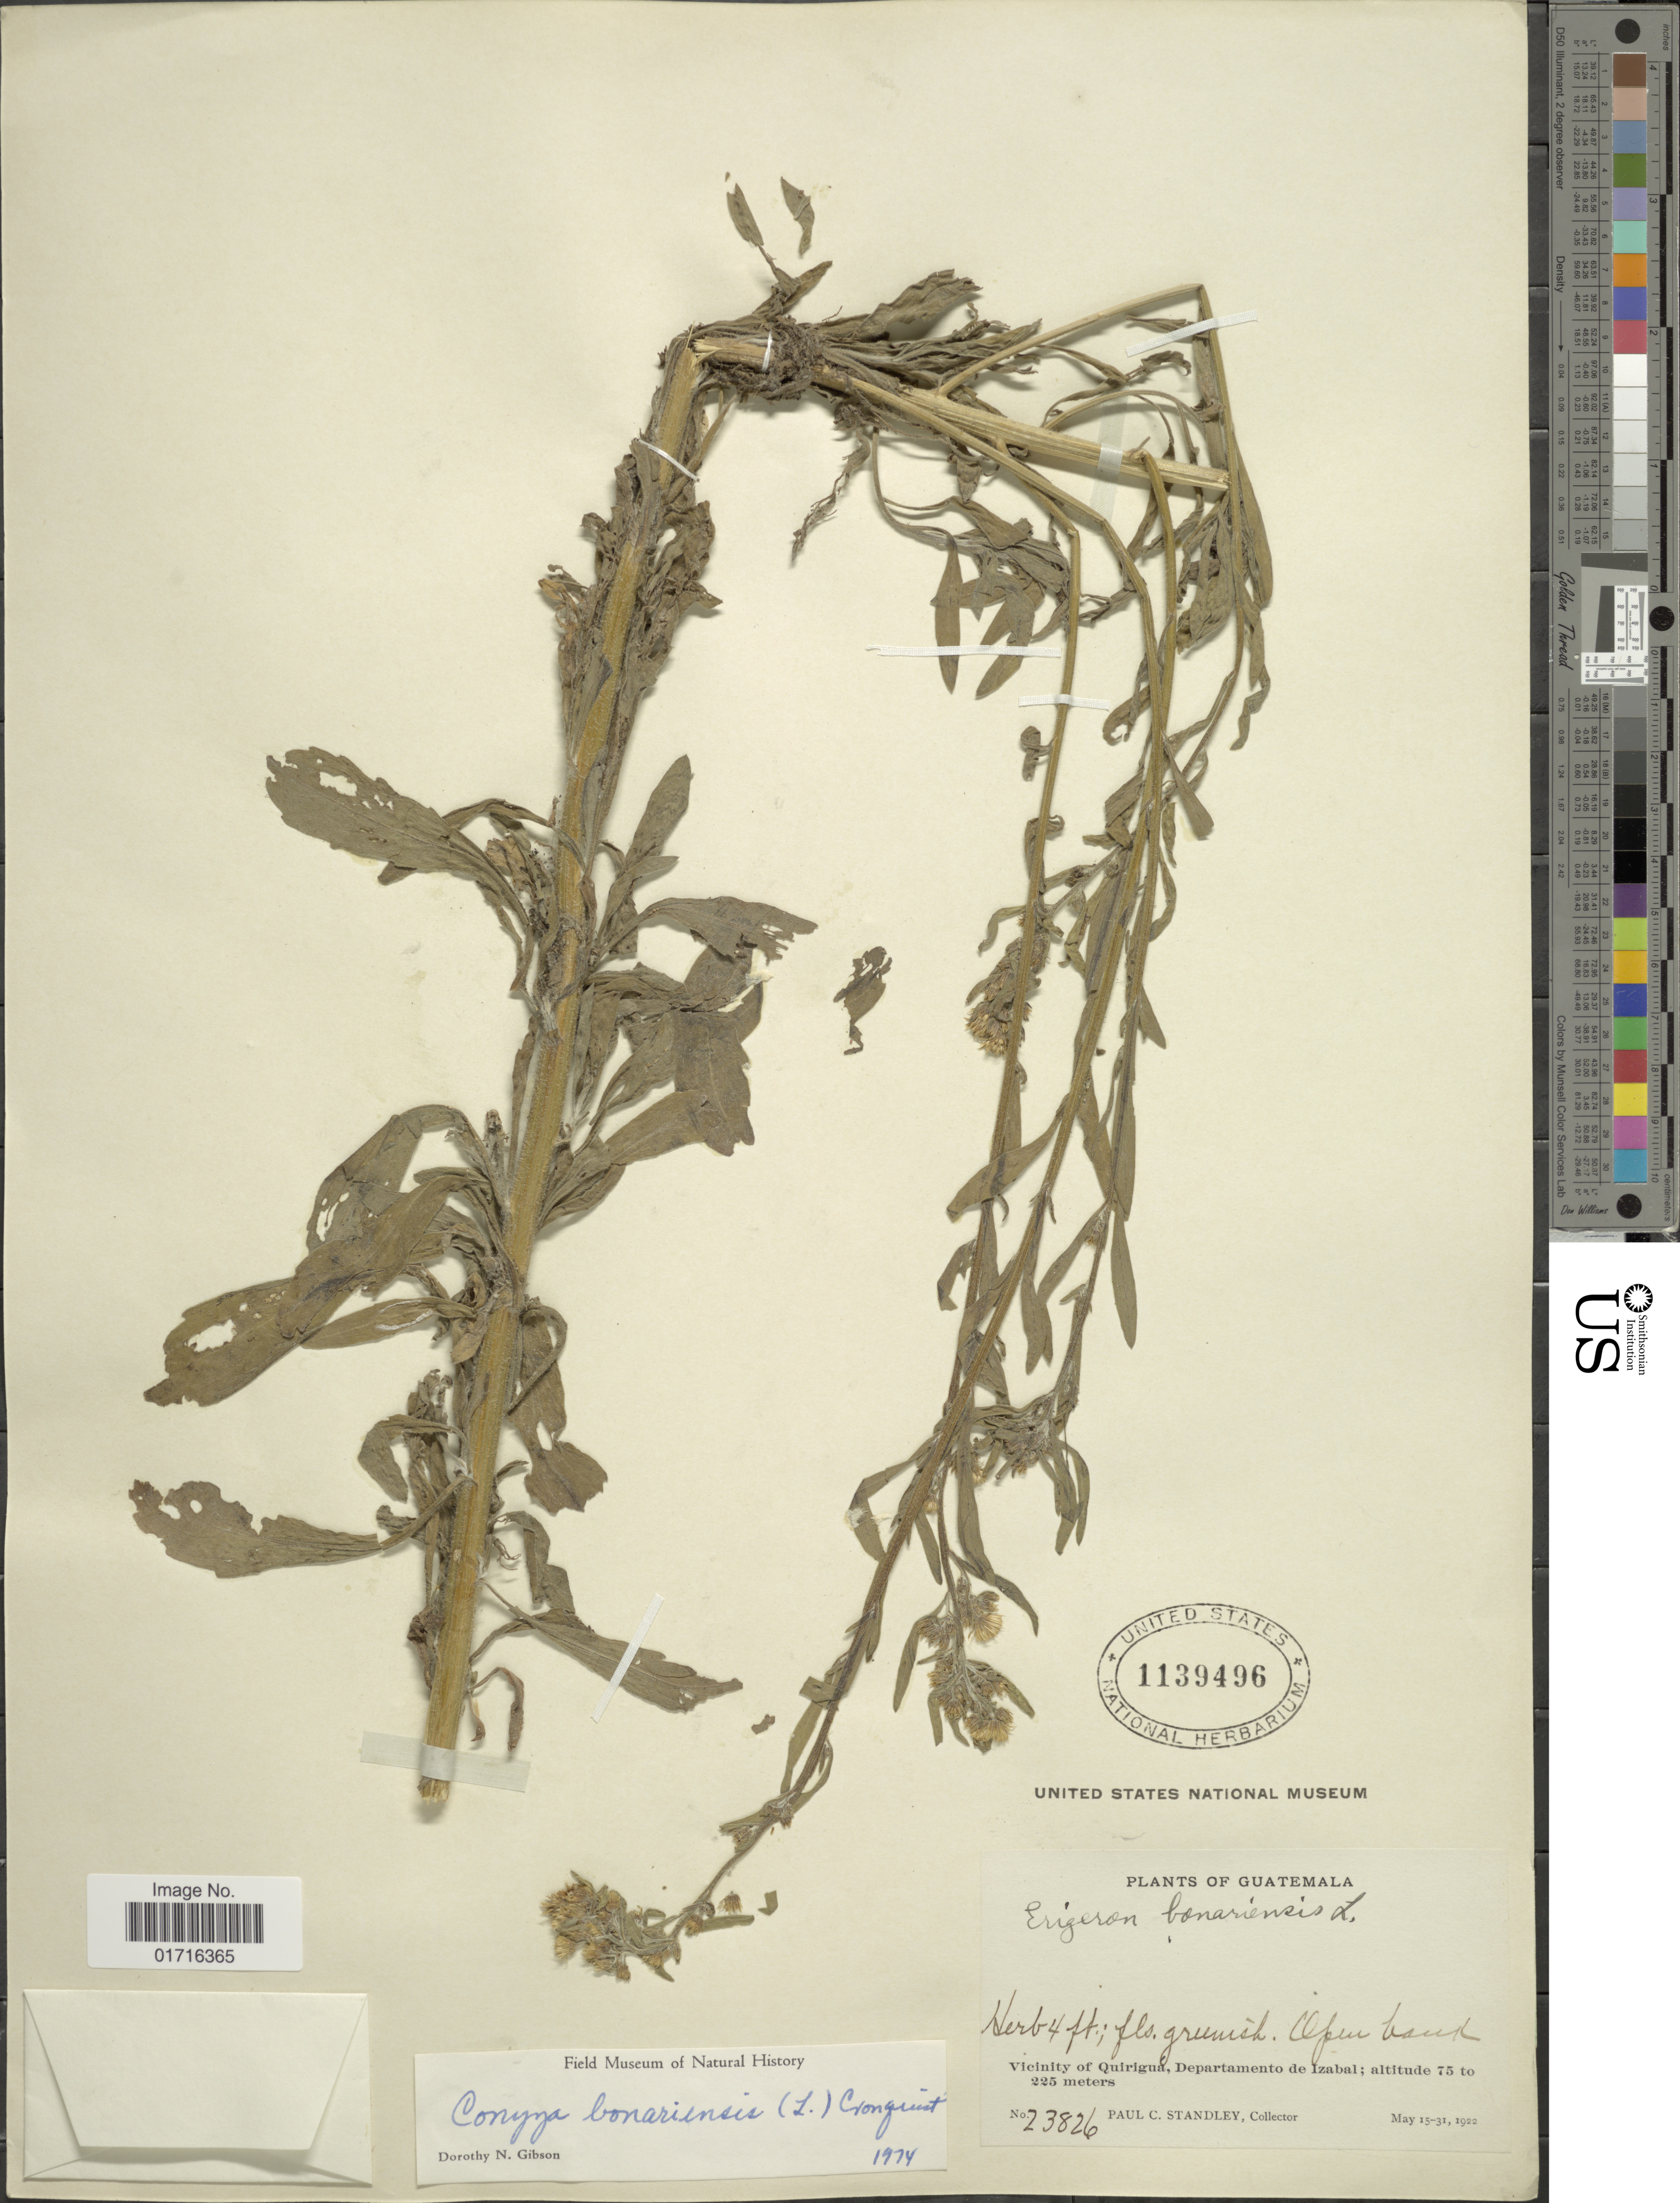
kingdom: Plantae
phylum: Tracheophyta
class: Magnoliopsida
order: Asterales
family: Asteraceae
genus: Conyza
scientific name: Conyza bonariensis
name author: (L.) Cronq.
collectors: P. C. Standley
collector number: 23826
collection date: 1922-05-15/1922-05-31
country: Guatemala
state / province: Izabal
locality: Vicinity of Quirigua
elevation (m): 75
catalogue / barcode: US 1139496